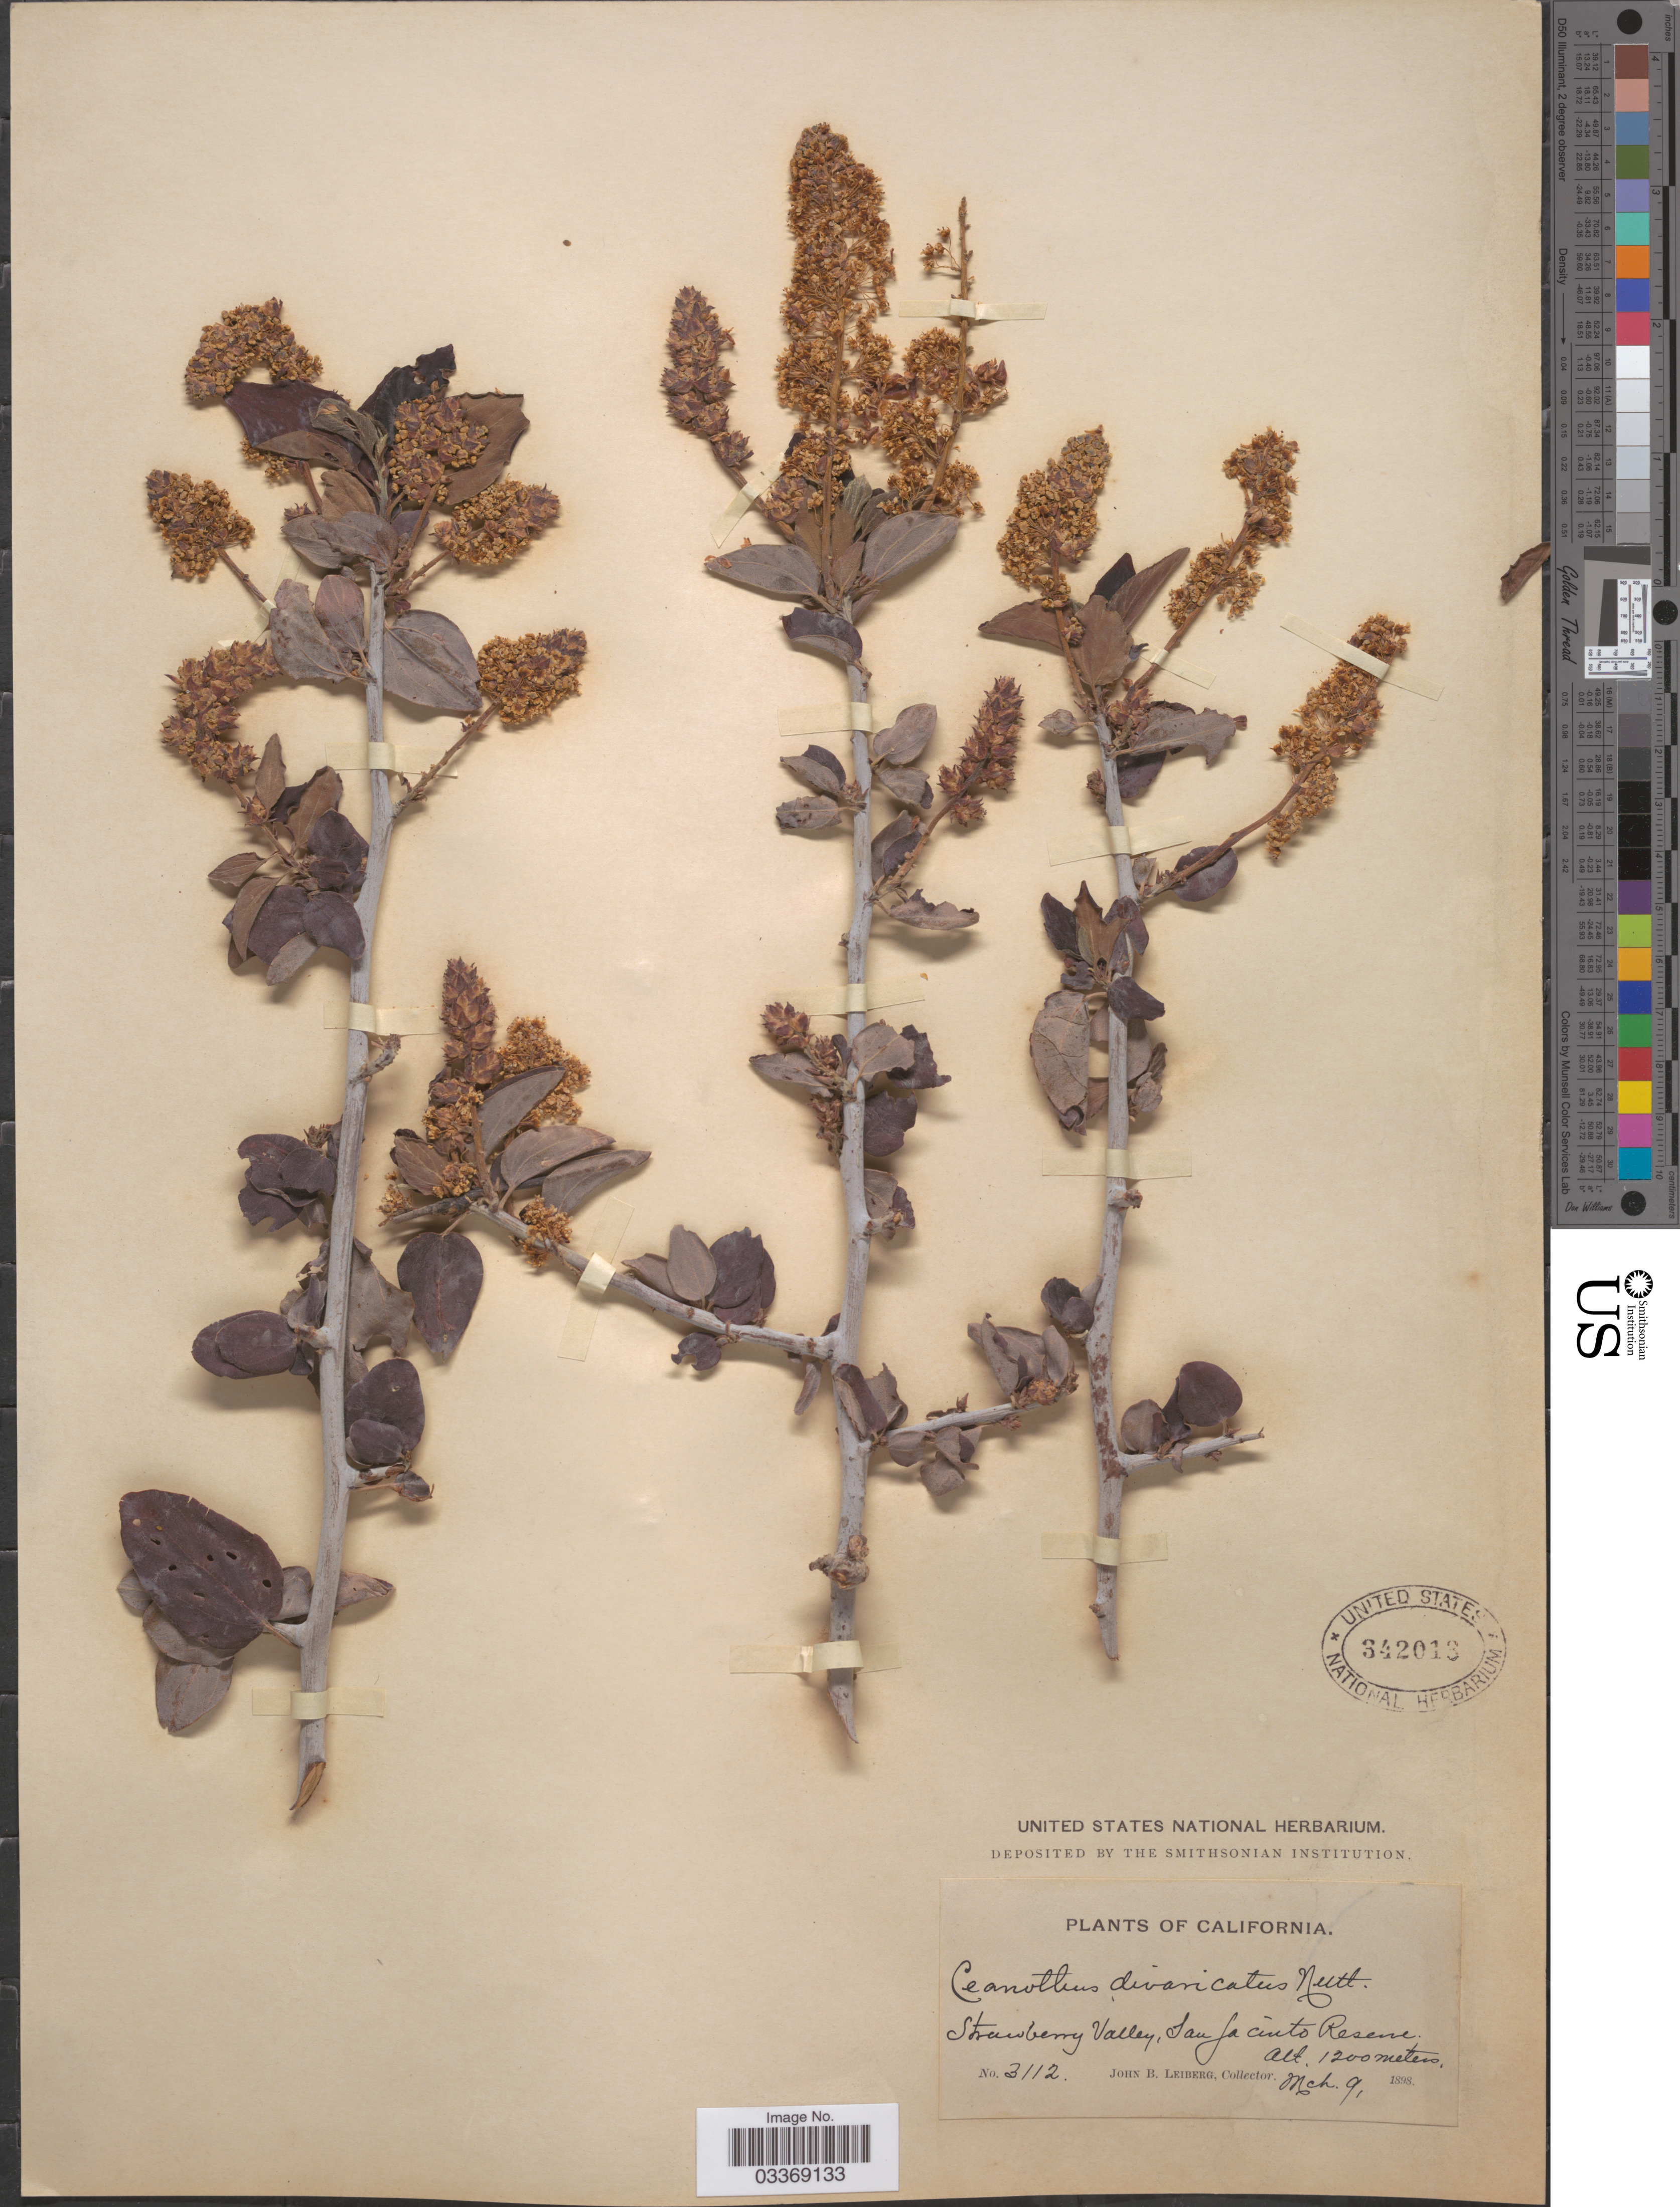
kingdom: Plantae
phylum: Tracheophyta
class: Magnoliopsida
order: Rosales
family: Rhamnaceae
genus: Ceanothus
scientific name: Ceanothus divaricatus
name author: Nutt. ex Torr. & S.F. Gray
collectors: J. B. Leiberg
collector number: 3112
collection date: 1898-03-09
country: United States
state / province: California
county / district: Riverside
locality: Strawberry Valley, San Jacinto Reserve.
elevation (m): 1200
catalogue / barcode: US 342013